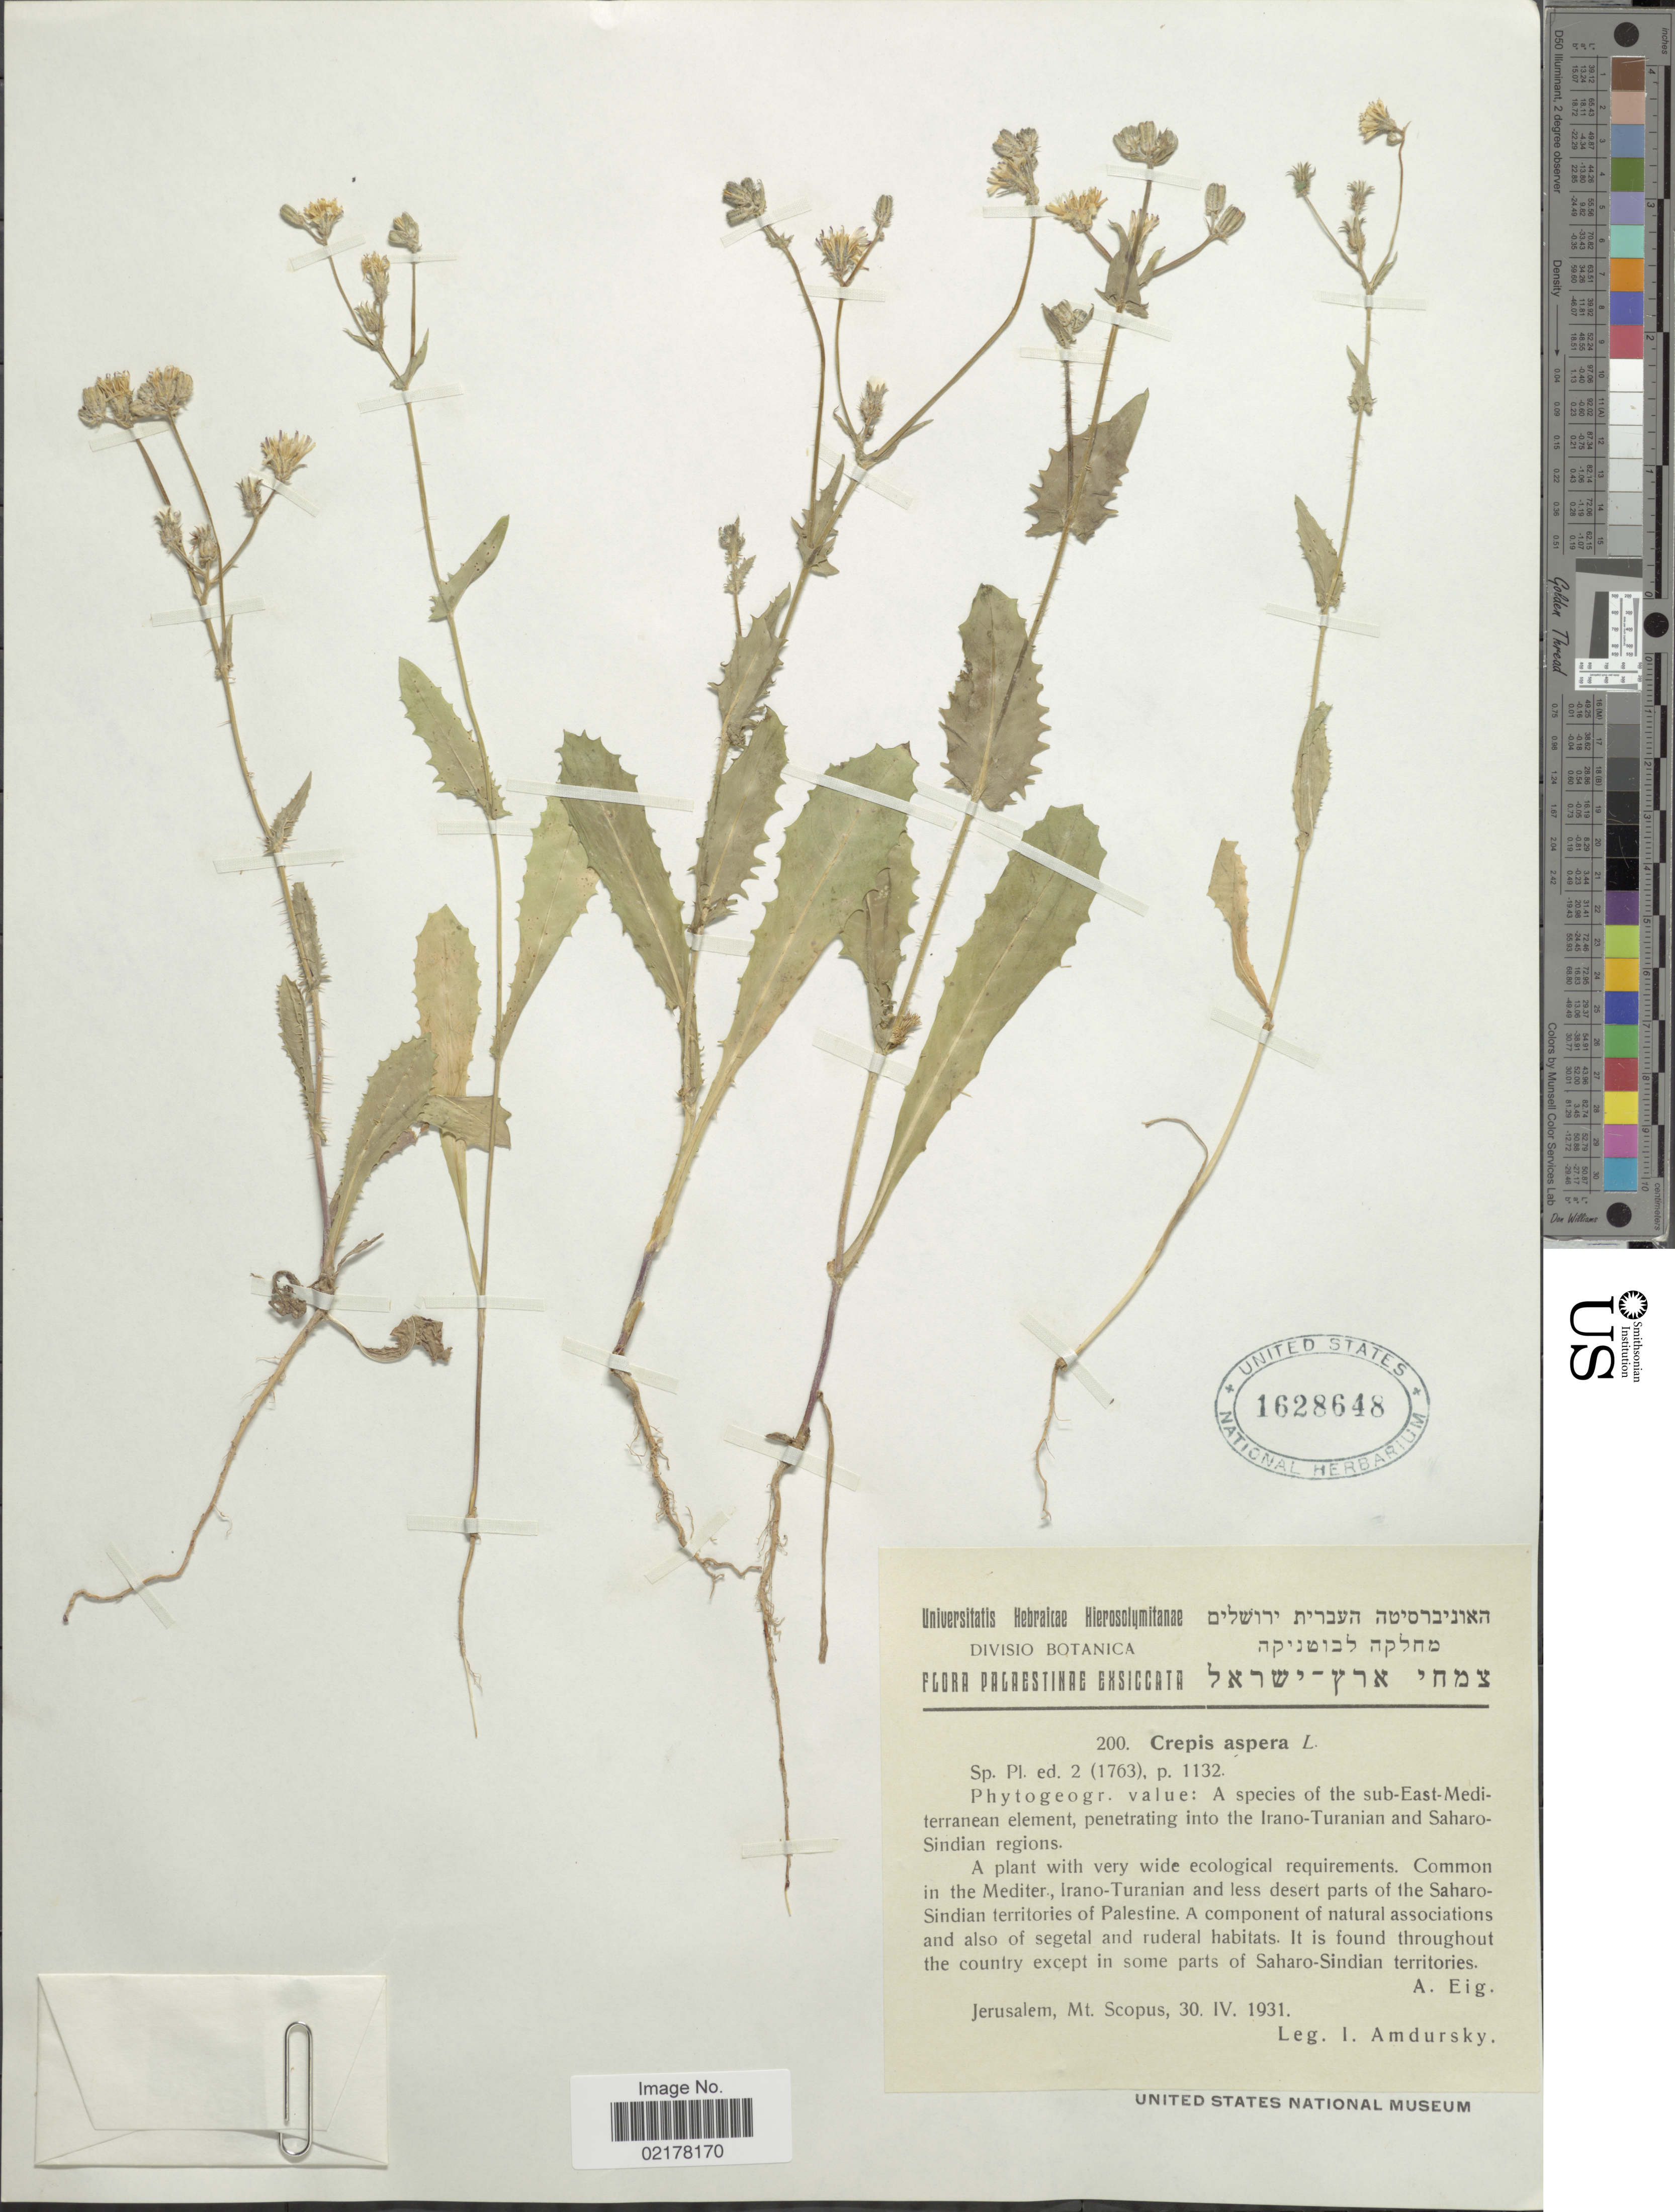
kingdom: Plantae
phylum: Tracheophyta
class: Magnoliopsida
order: Asterales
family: Asteraceae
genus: Crepis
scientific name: Crepis aspera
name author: L.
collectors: I. Amdursky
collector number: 200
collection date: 1931-04-30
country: Israel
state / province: Jerusalem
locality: Mt. Scopus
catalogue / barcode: US 1628648